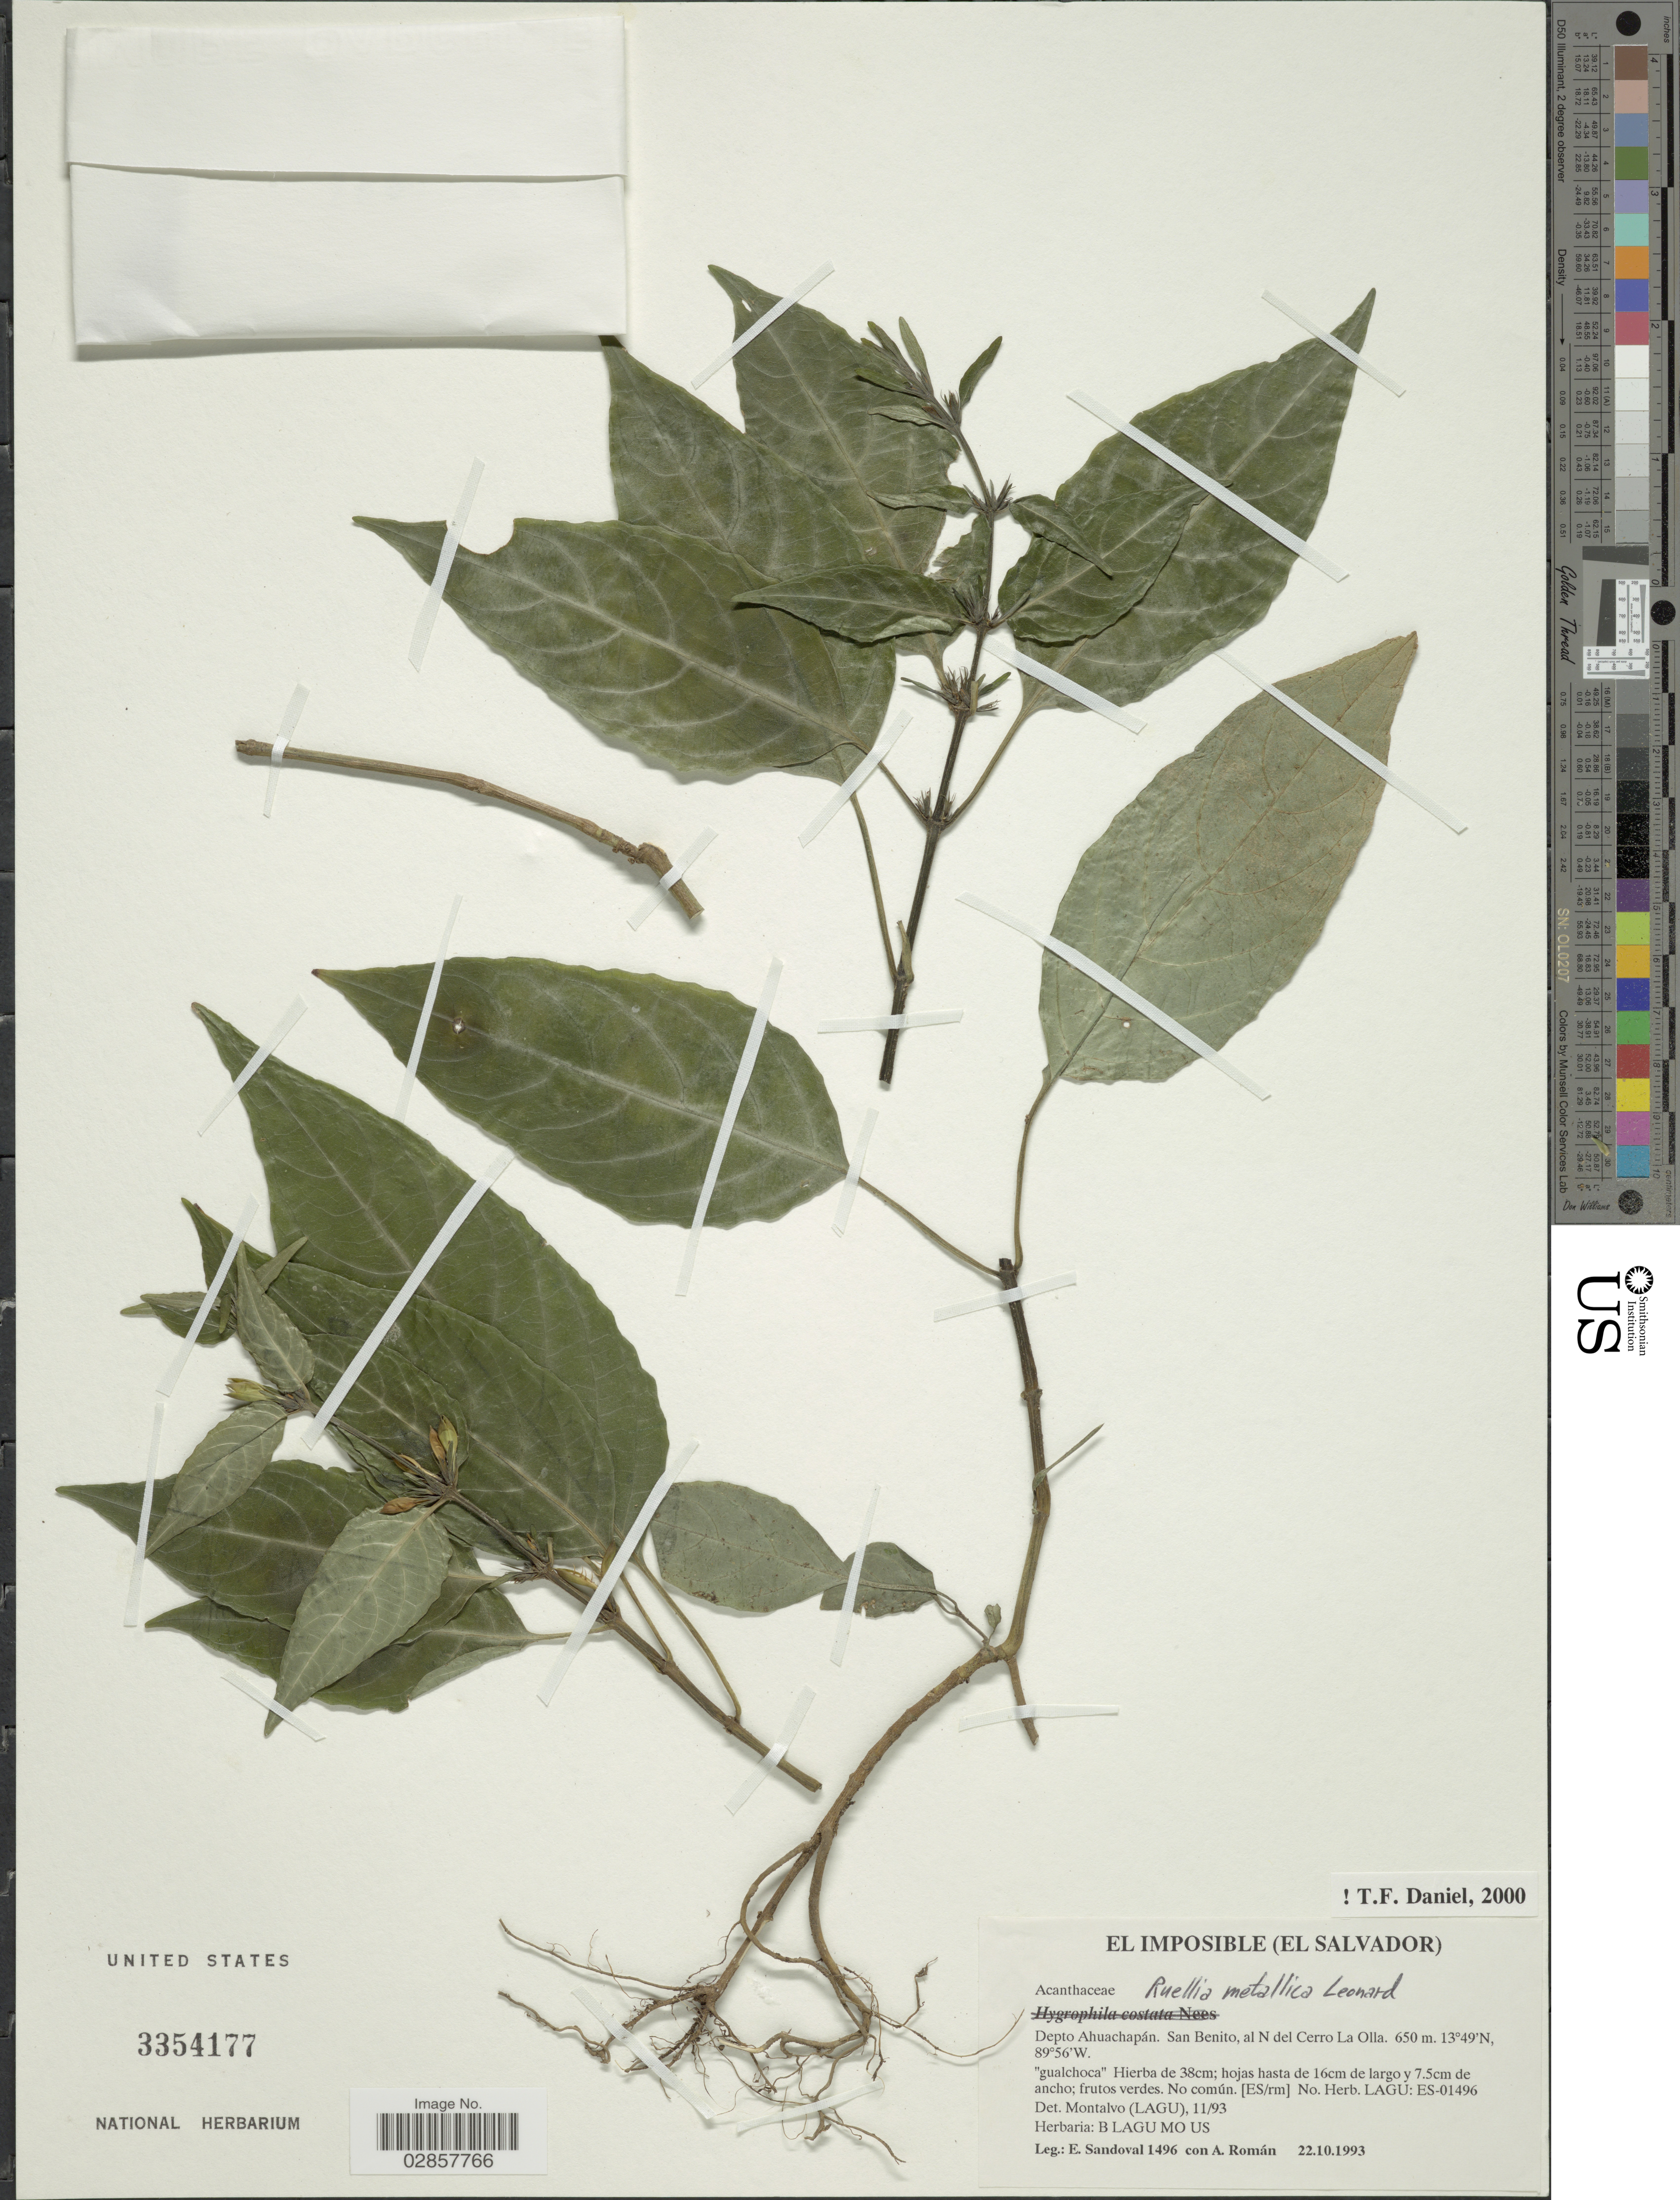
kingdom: Plantae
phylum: Tracheophyta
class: Magnoliopsida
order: Lamiales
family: Acanthaceae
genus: Ruellia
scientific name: Ruellia metallica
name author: Leonard in Standl.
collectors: E. Sandoval & A. Roman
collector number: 1496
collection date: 1993-10-22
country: El Salvador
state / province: Ahuachapan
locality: El Imposible. Depto. Ahuachapán. San Benito, al N del Cerro La Olla.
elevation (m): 650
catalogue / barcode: US 3354177